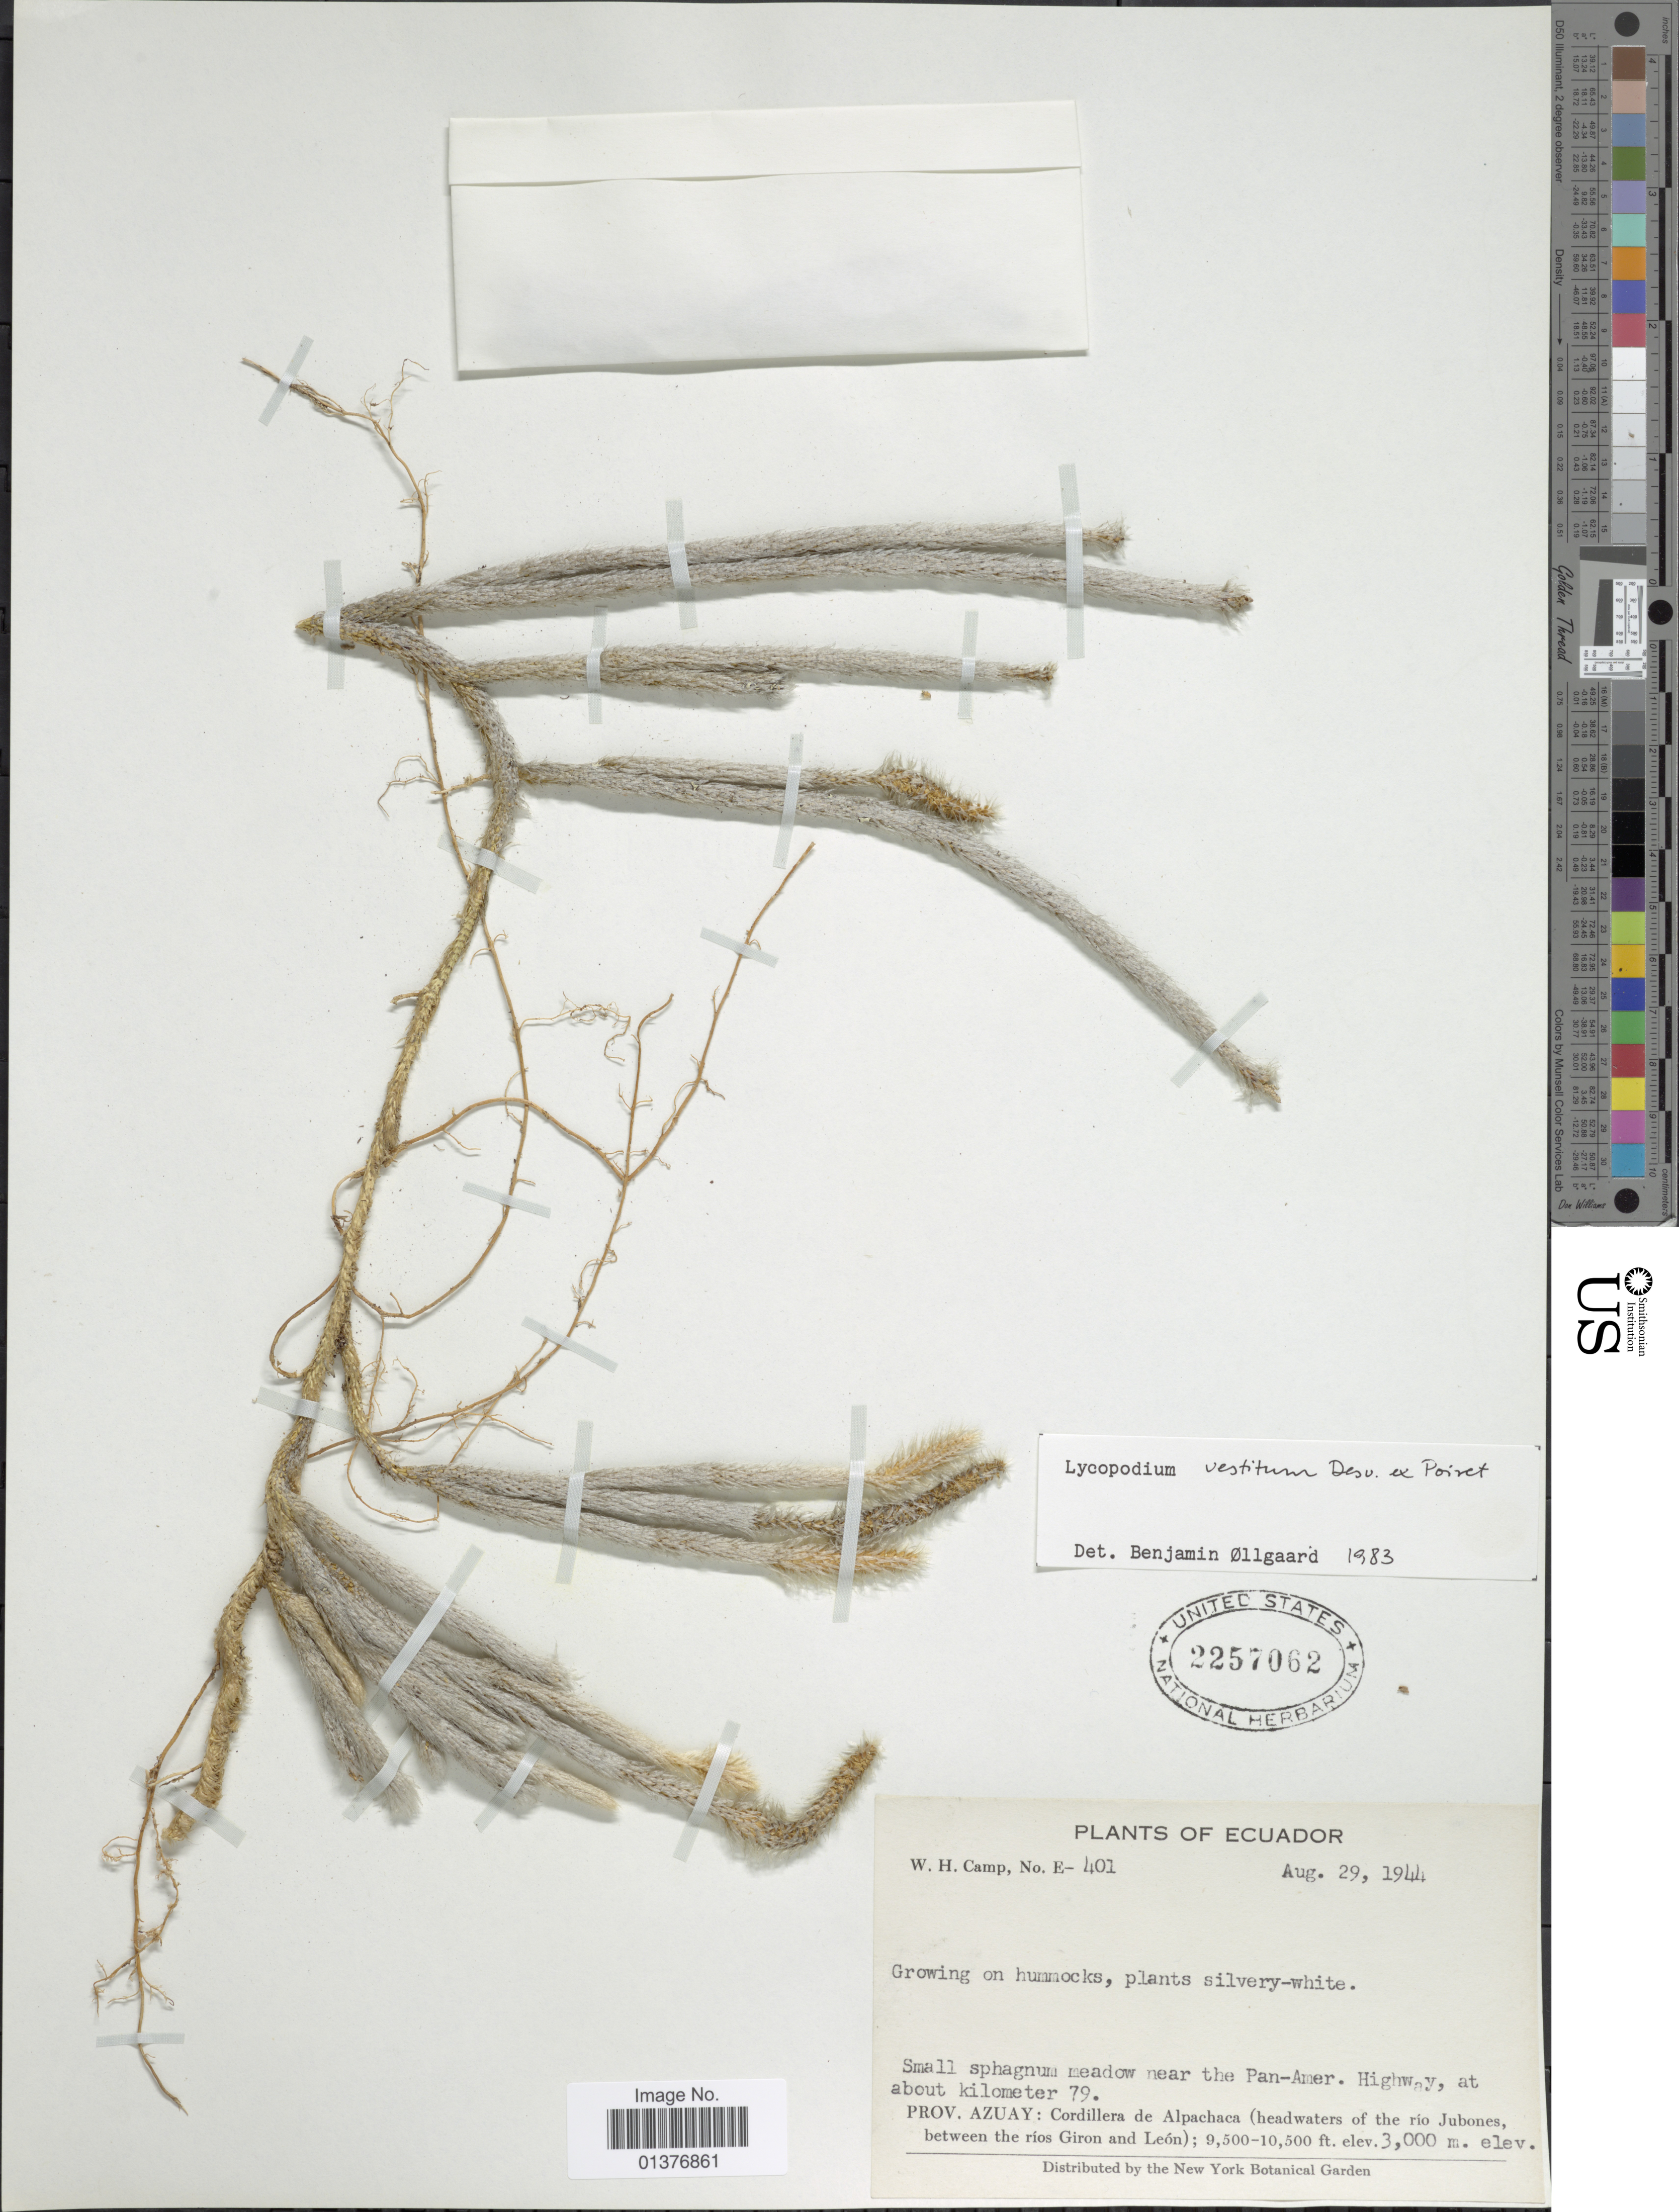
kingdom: Plantae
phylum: Tracheophyta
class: Lycopodiopsida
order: Lycopodiales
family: Lycopodiaceae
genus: Lycopodium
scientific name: Lycopodium vestitum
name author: Desv. ex Poir.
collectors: W. H. Camp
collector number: E-401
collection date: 1944-08-29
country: Ecuador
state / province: Azuay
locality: Cordillera de Alpachaca(headwaters of the rio Jubones, between the rios Giron and León, small sphagnum meadow near the Pan-Amer. highway, at about kilometer 79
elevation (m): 914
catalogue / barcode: US 2257062